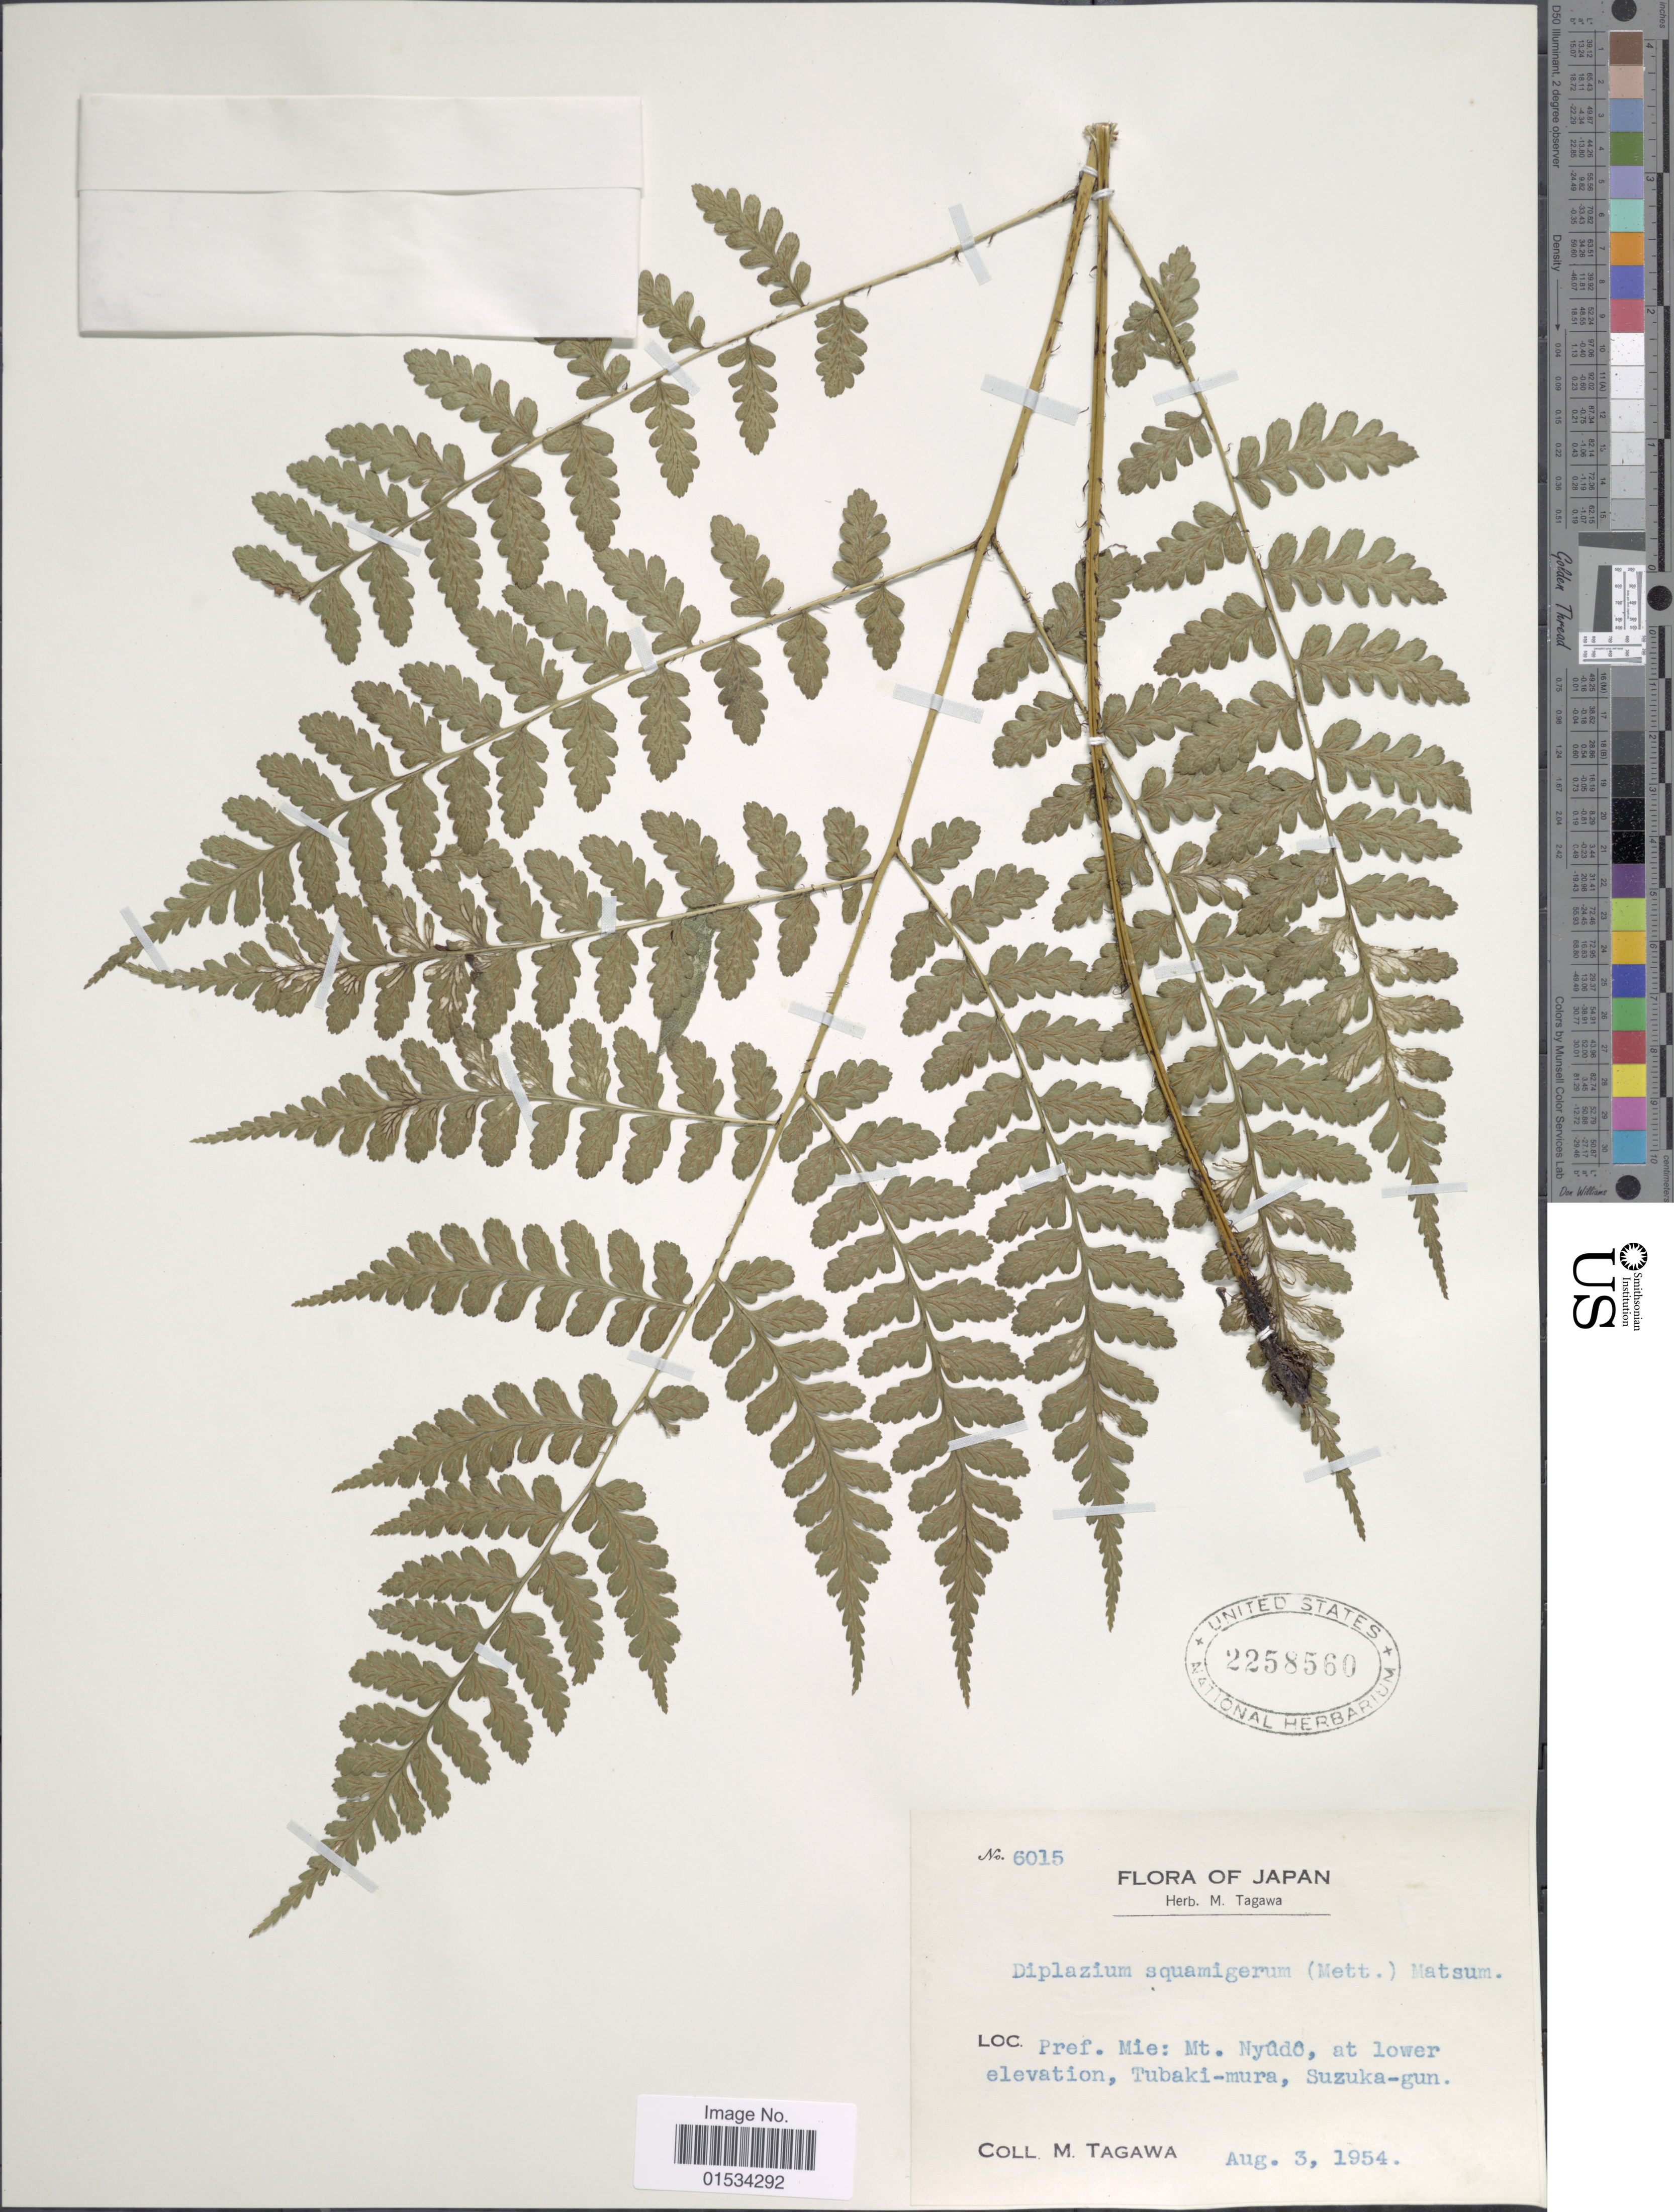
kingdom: Plantae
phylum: Tracheophyta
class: Polypodiopsida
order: Polypodiales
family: Athyriaceae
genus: Diplazium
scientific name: Diplazium squamigerum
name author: (Mett.) Christ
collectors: M. Tagawa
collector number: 6015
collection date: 1954-08-03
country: Japan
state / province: Mie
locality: Mt. Nyudo, Tubaki-mura, Suzuka-gun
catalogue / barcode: US 2258560